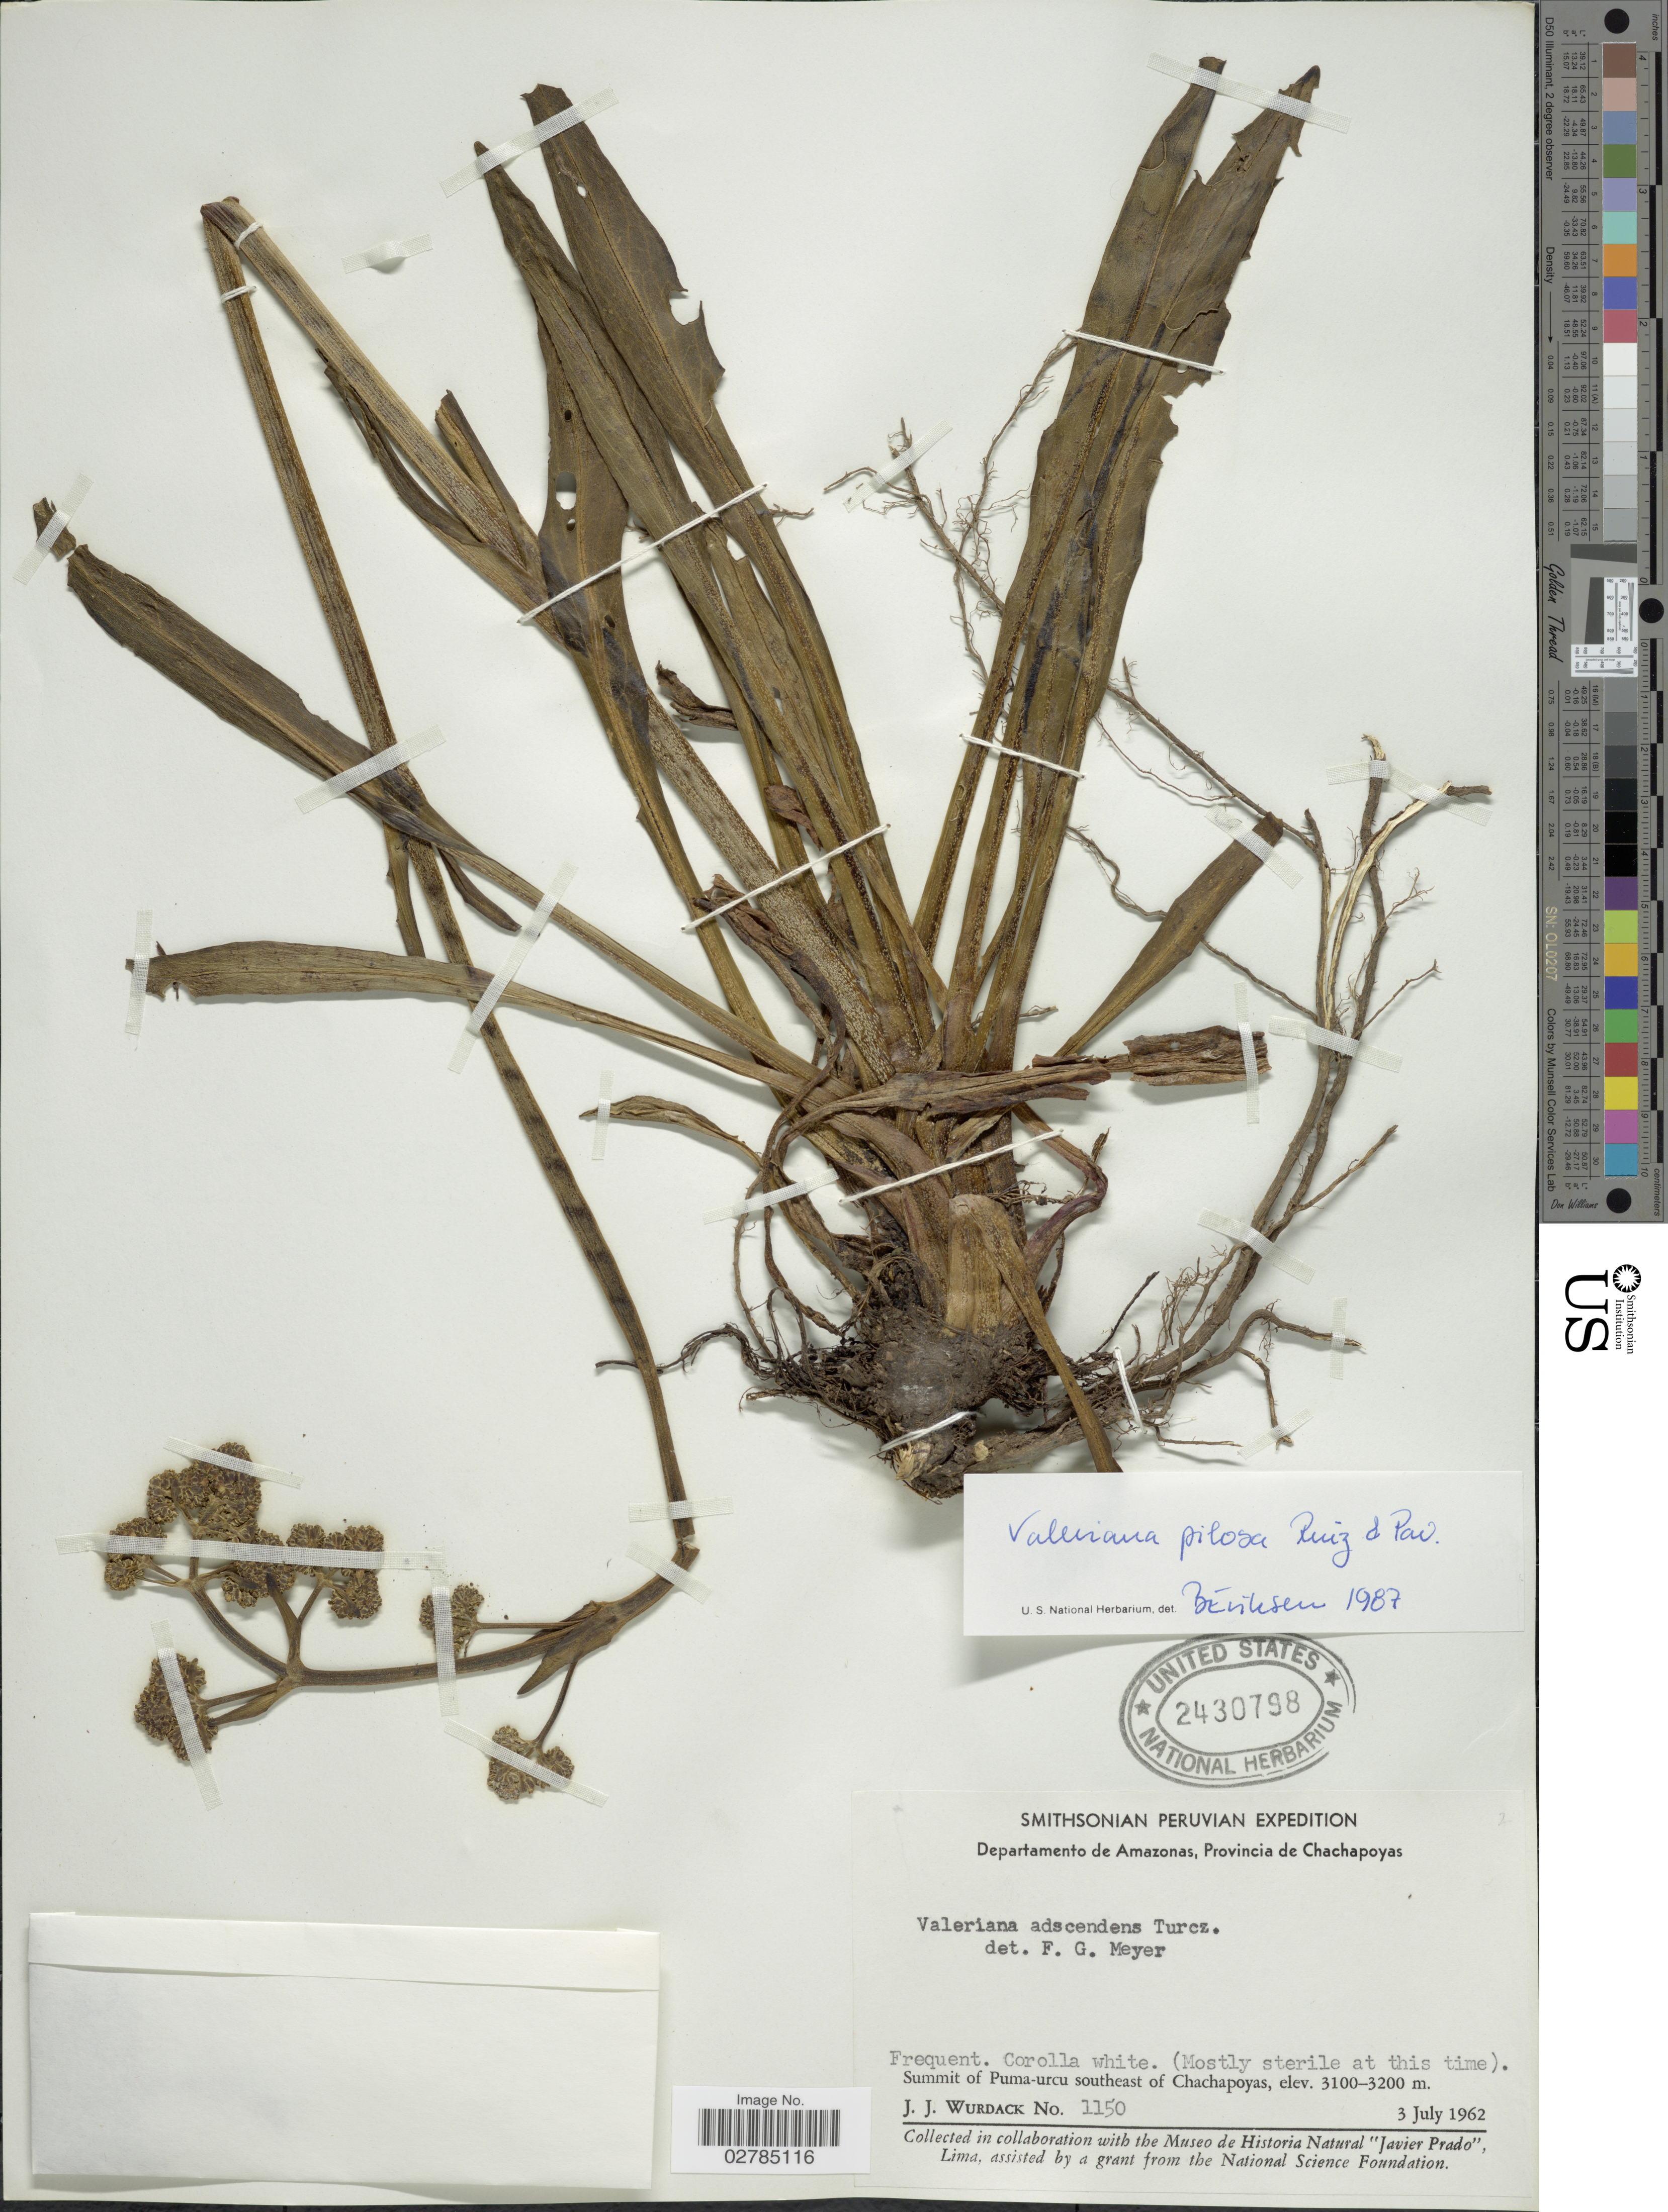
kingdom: Plantae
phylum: Tracheophyta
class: Magnoliopsida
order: Dipsacales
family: Caprifoliaceae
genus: Valeriana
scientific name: Valeriana pilosa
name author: Ruiz & Pav.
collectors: J. J. Wurdack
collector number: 1150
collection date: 1962-07-03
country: Peru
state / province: Amazonas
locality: Departamento de Amazonas, Provincia de Chachapoyas, Summit of Puma-urcu southeast of Chachapoyas.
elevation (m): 3100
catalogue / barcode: US 2430798